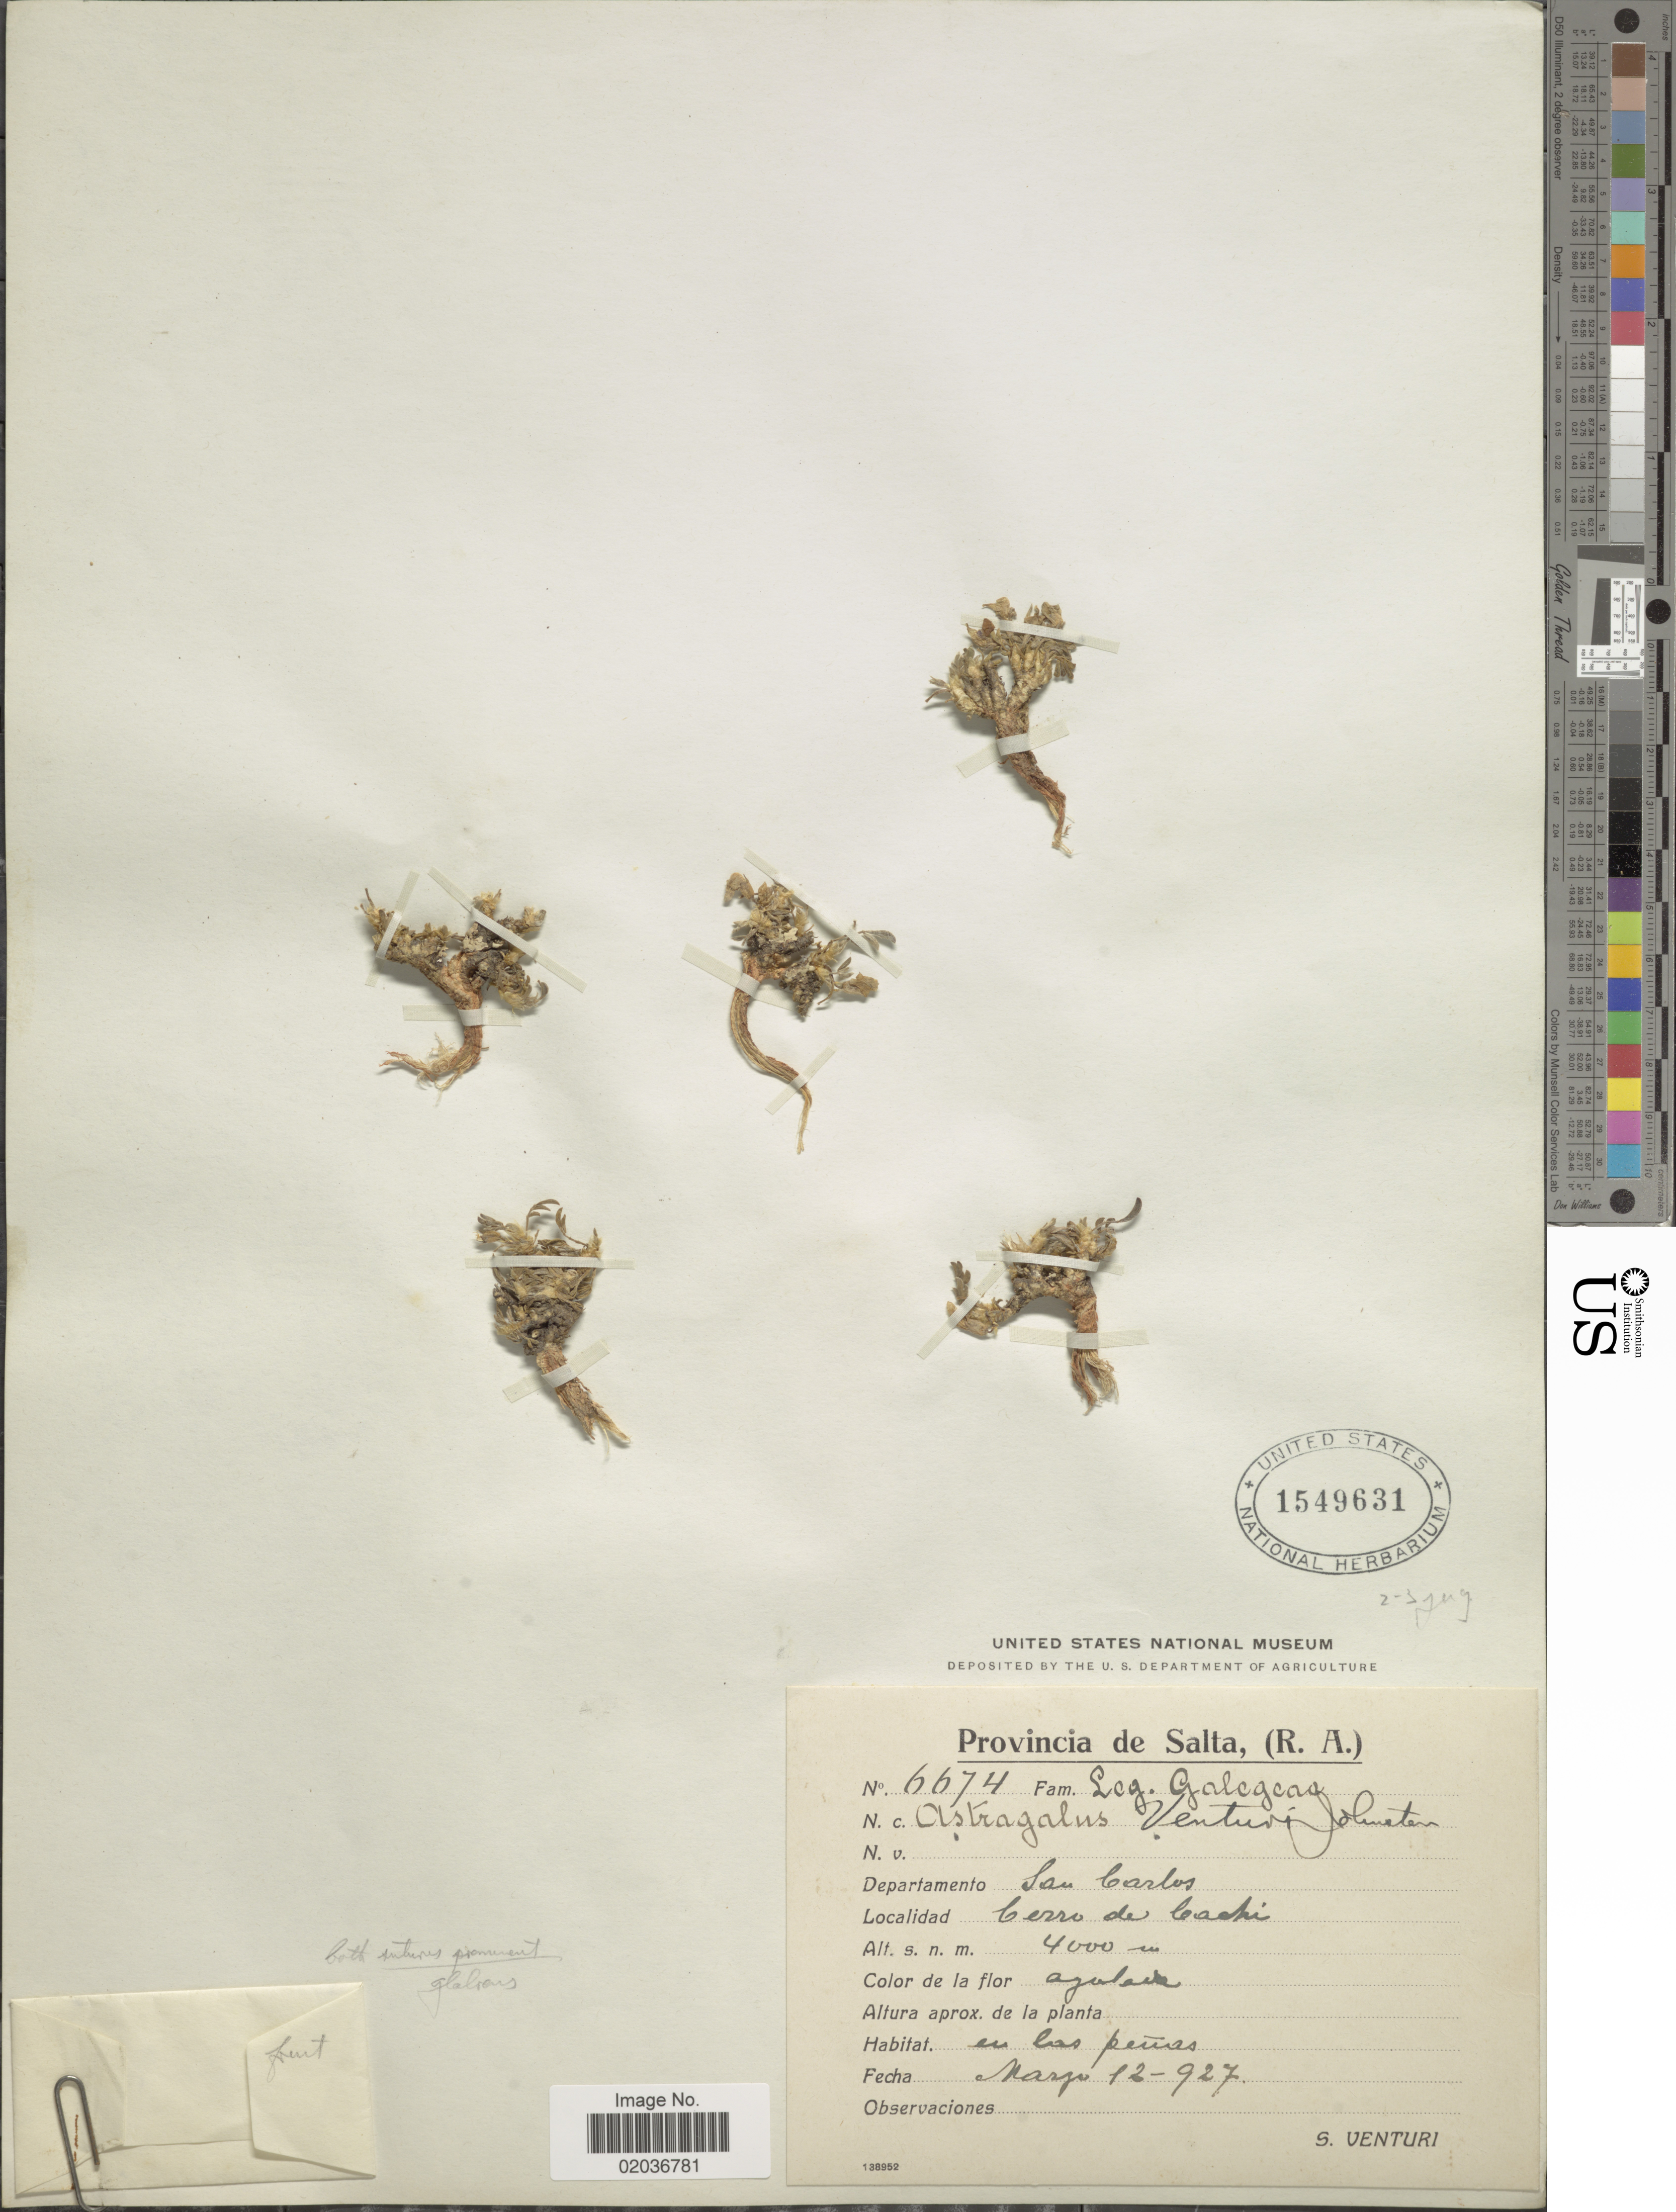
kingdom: Plantae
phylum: Tracheophyta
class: Magnoliopsida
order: Fabales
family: Fabaceae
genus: Astragalus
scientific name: Astragalus venturii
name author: I.M. Johnst.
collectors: S. Venturi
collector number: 6674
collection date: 1927-03-12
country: Argentina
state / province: Salta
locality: (R.A.) Departamento San Carlos, Cerro de Cachi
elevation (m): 4000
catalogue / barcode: US 1549631